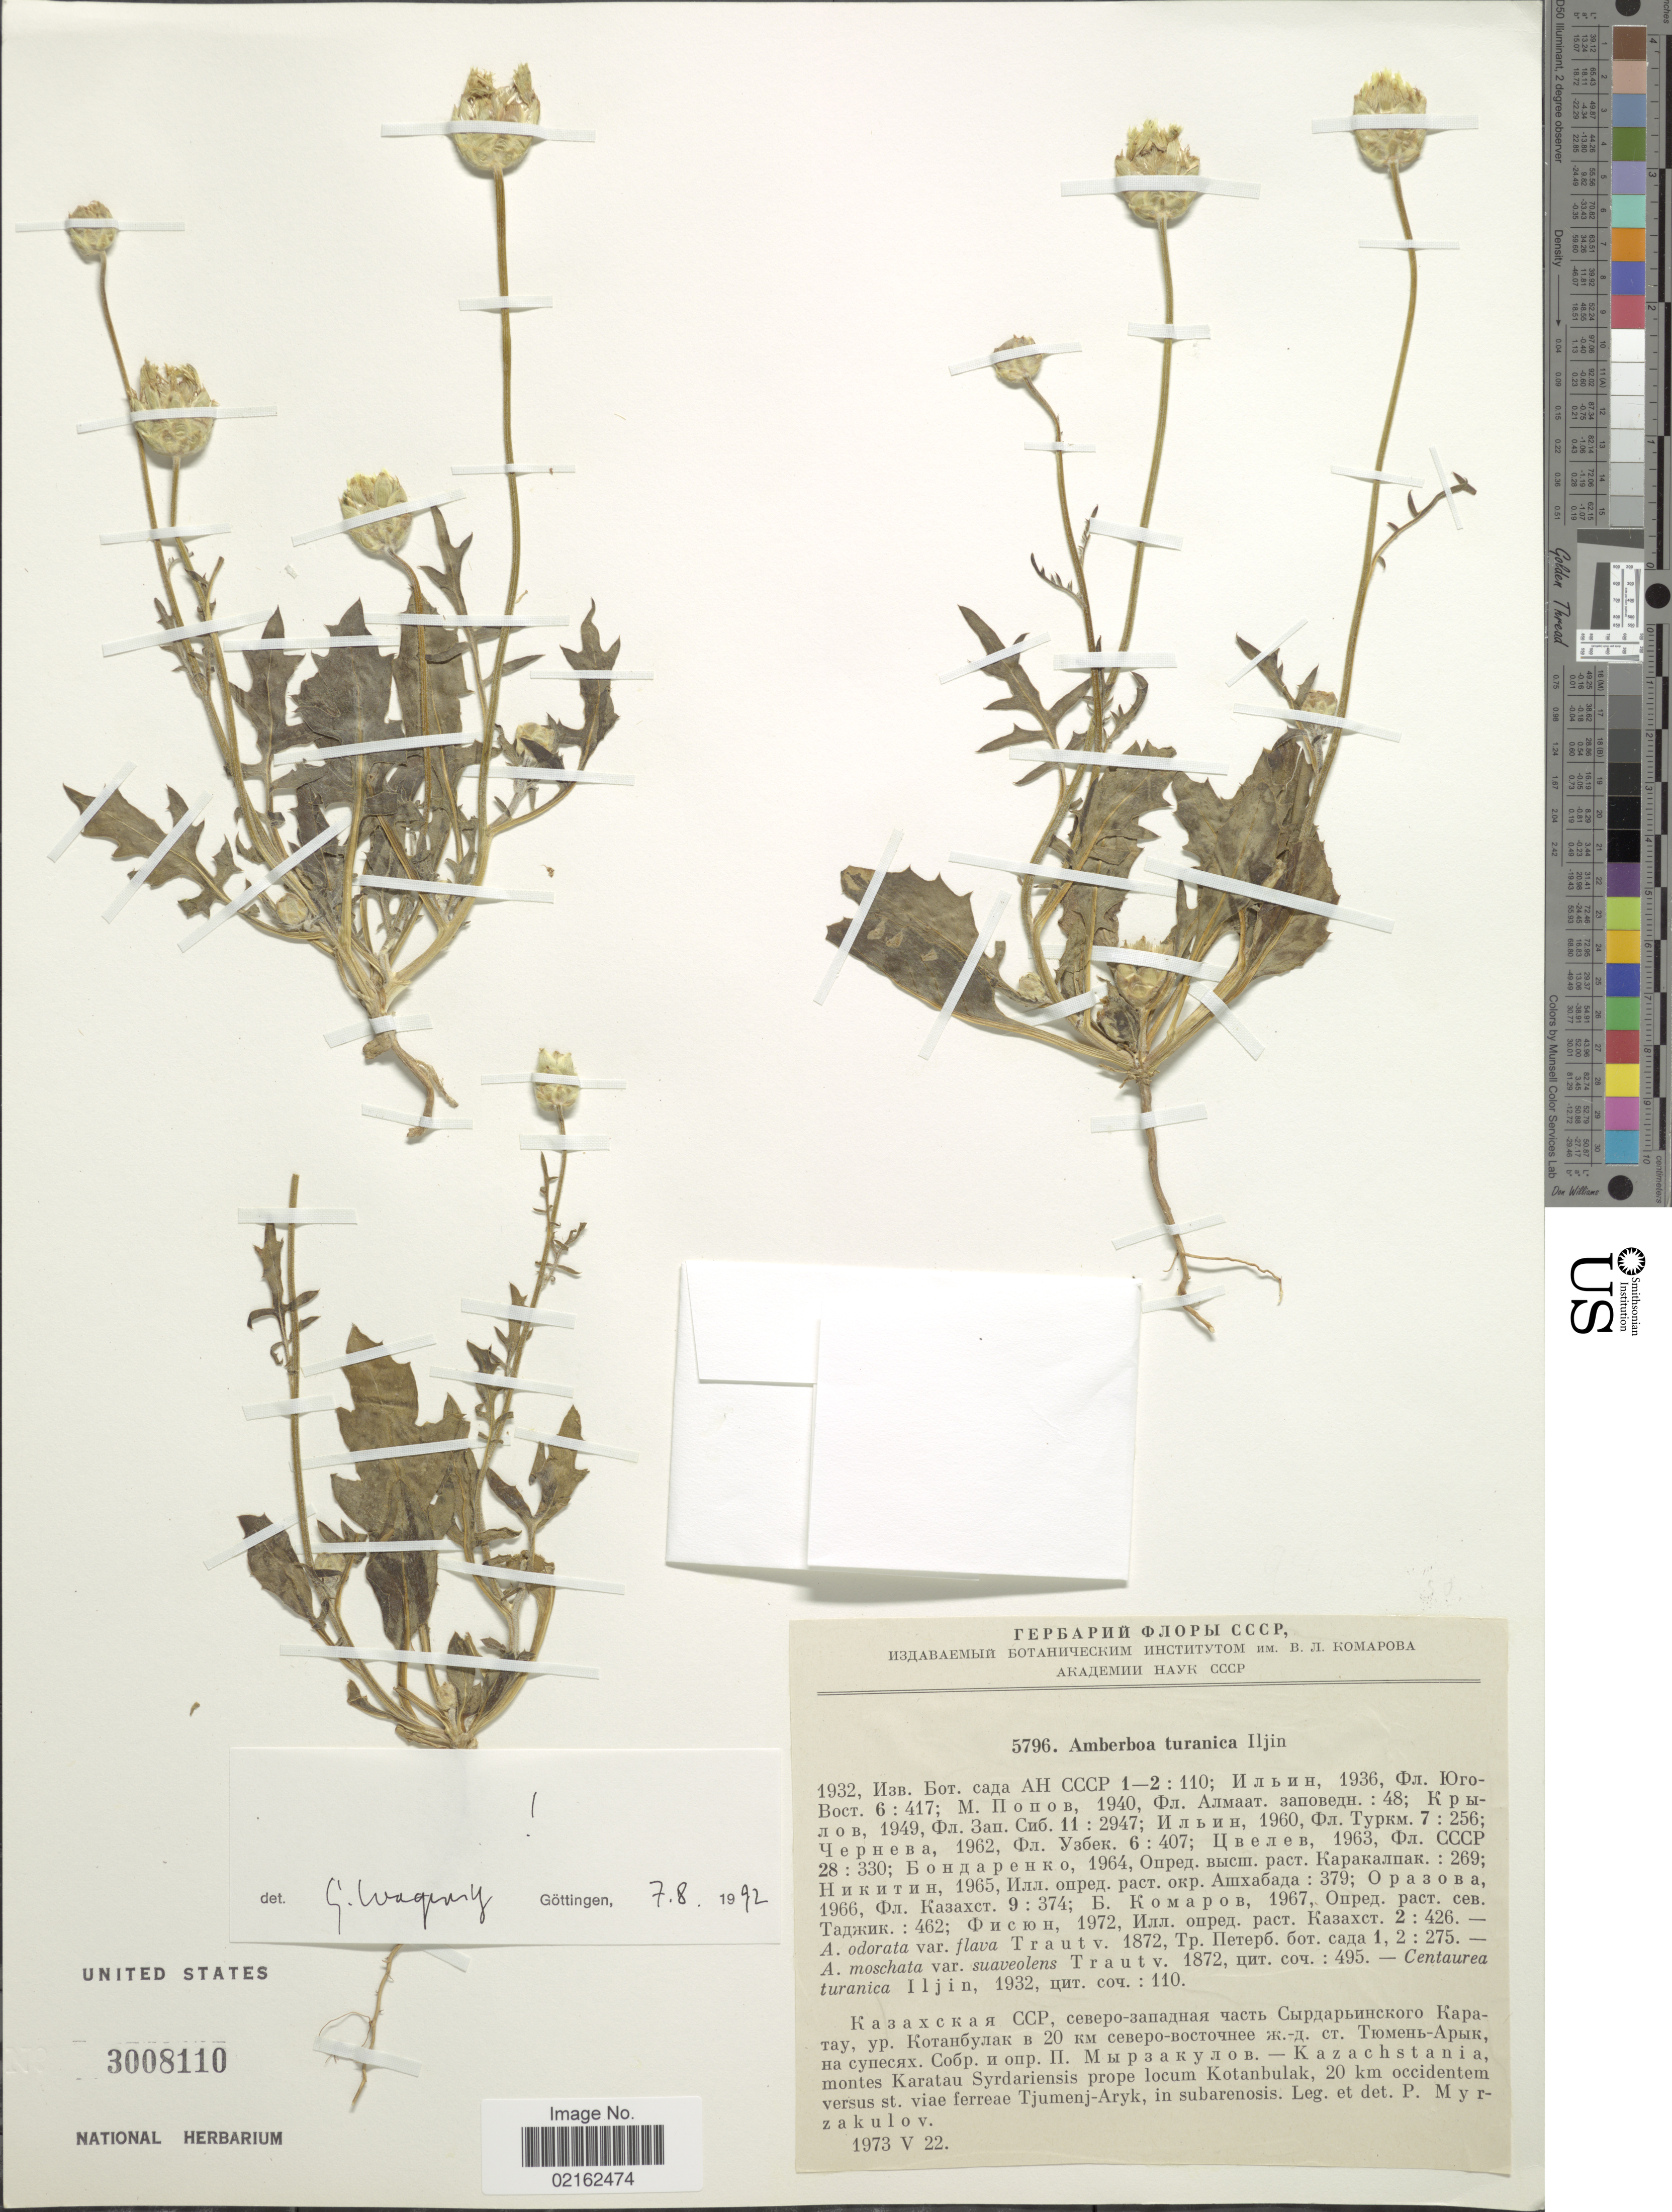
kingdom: Plantae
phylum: Tracheophyta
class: Magnoliopsida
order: Asterales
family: Asteraceae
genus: Amberboa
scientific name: Amberboa turanica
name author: Iljin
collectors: P. Myrzakulov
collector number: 5796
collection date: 1973-05-22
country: Kazakhstan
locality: Kazachstania, montes Karatau Syrdariensis prope lacum Kotanbulak, 20 km occidentem versus st. viae ferreae Tjumenj-Aryk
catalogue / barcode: US 3008110